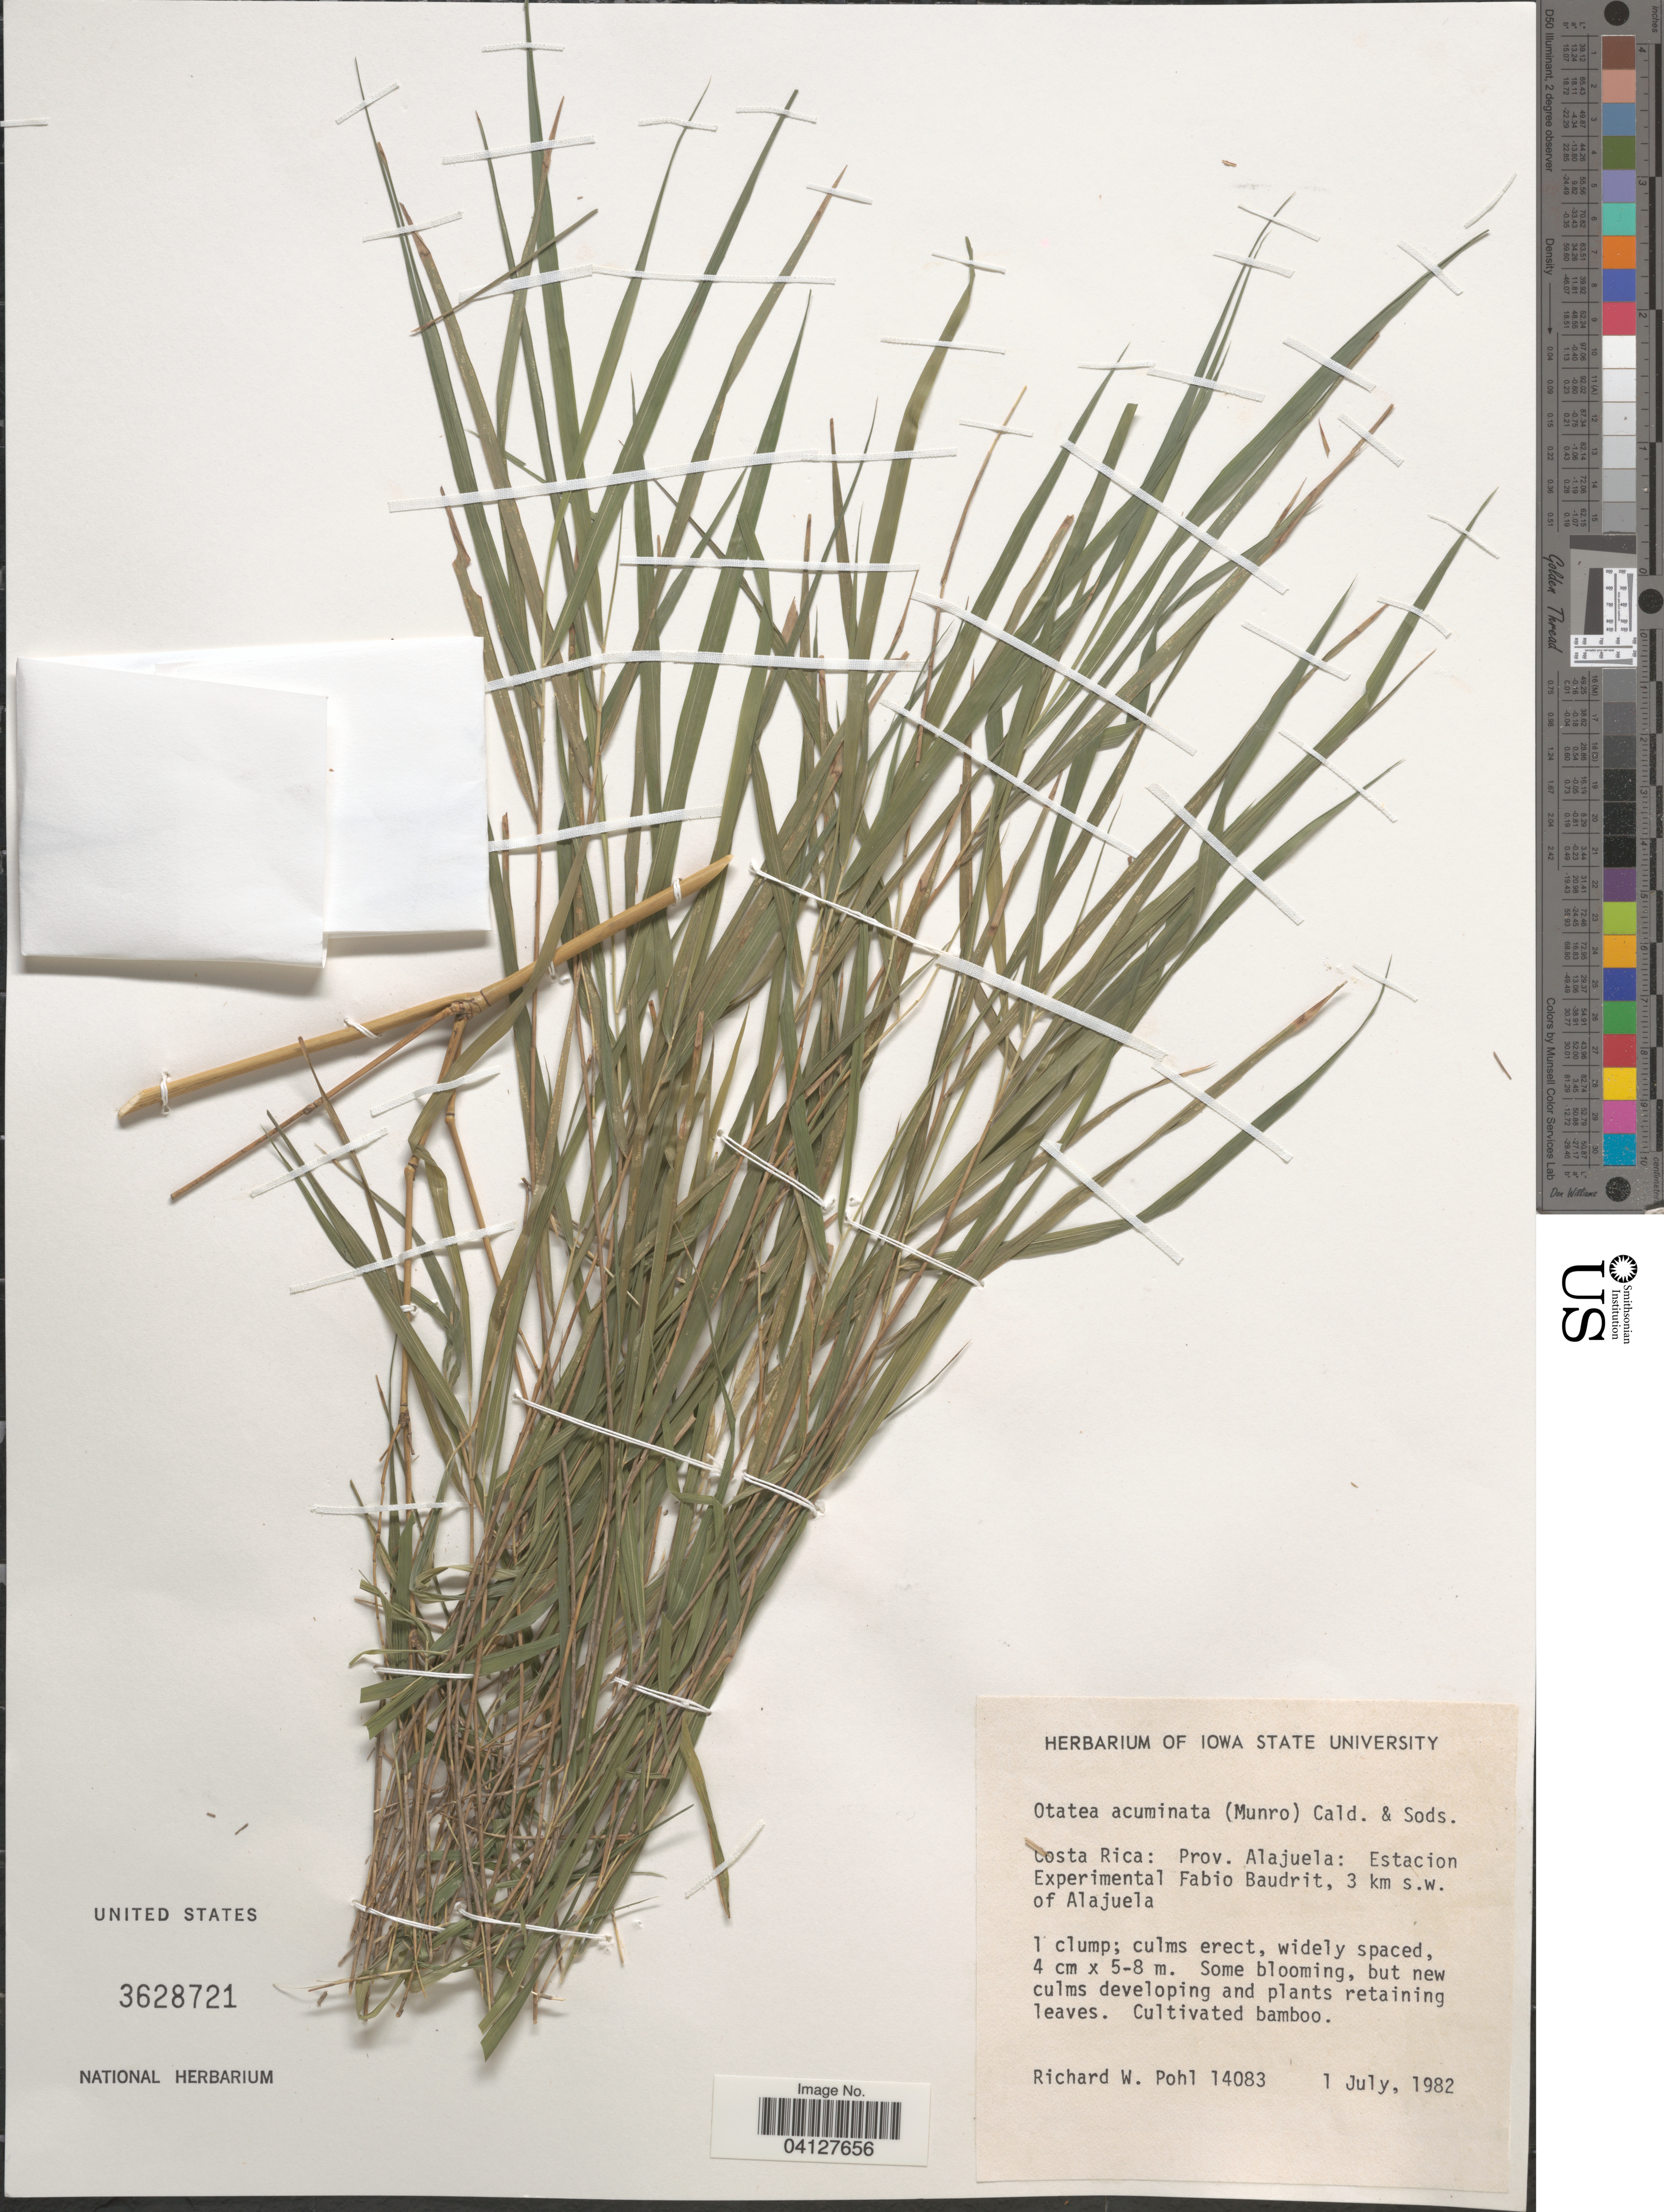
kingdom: Plantae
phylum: Tracheophyta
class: Liliopsida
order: Poales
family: Poaceae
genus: Otatea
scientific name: Otatea acuminata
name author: (Munro) C. E. Calderón & Soderstr.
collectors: R. W. Pohl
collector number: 14083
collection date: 1982-07-01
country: Costa Rica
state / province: Alajuela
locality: Estacion Experimental Fabio Baudrit, 3 km s.w. of Alajuela. Cultivated bamboo.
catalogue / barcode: US 3628721